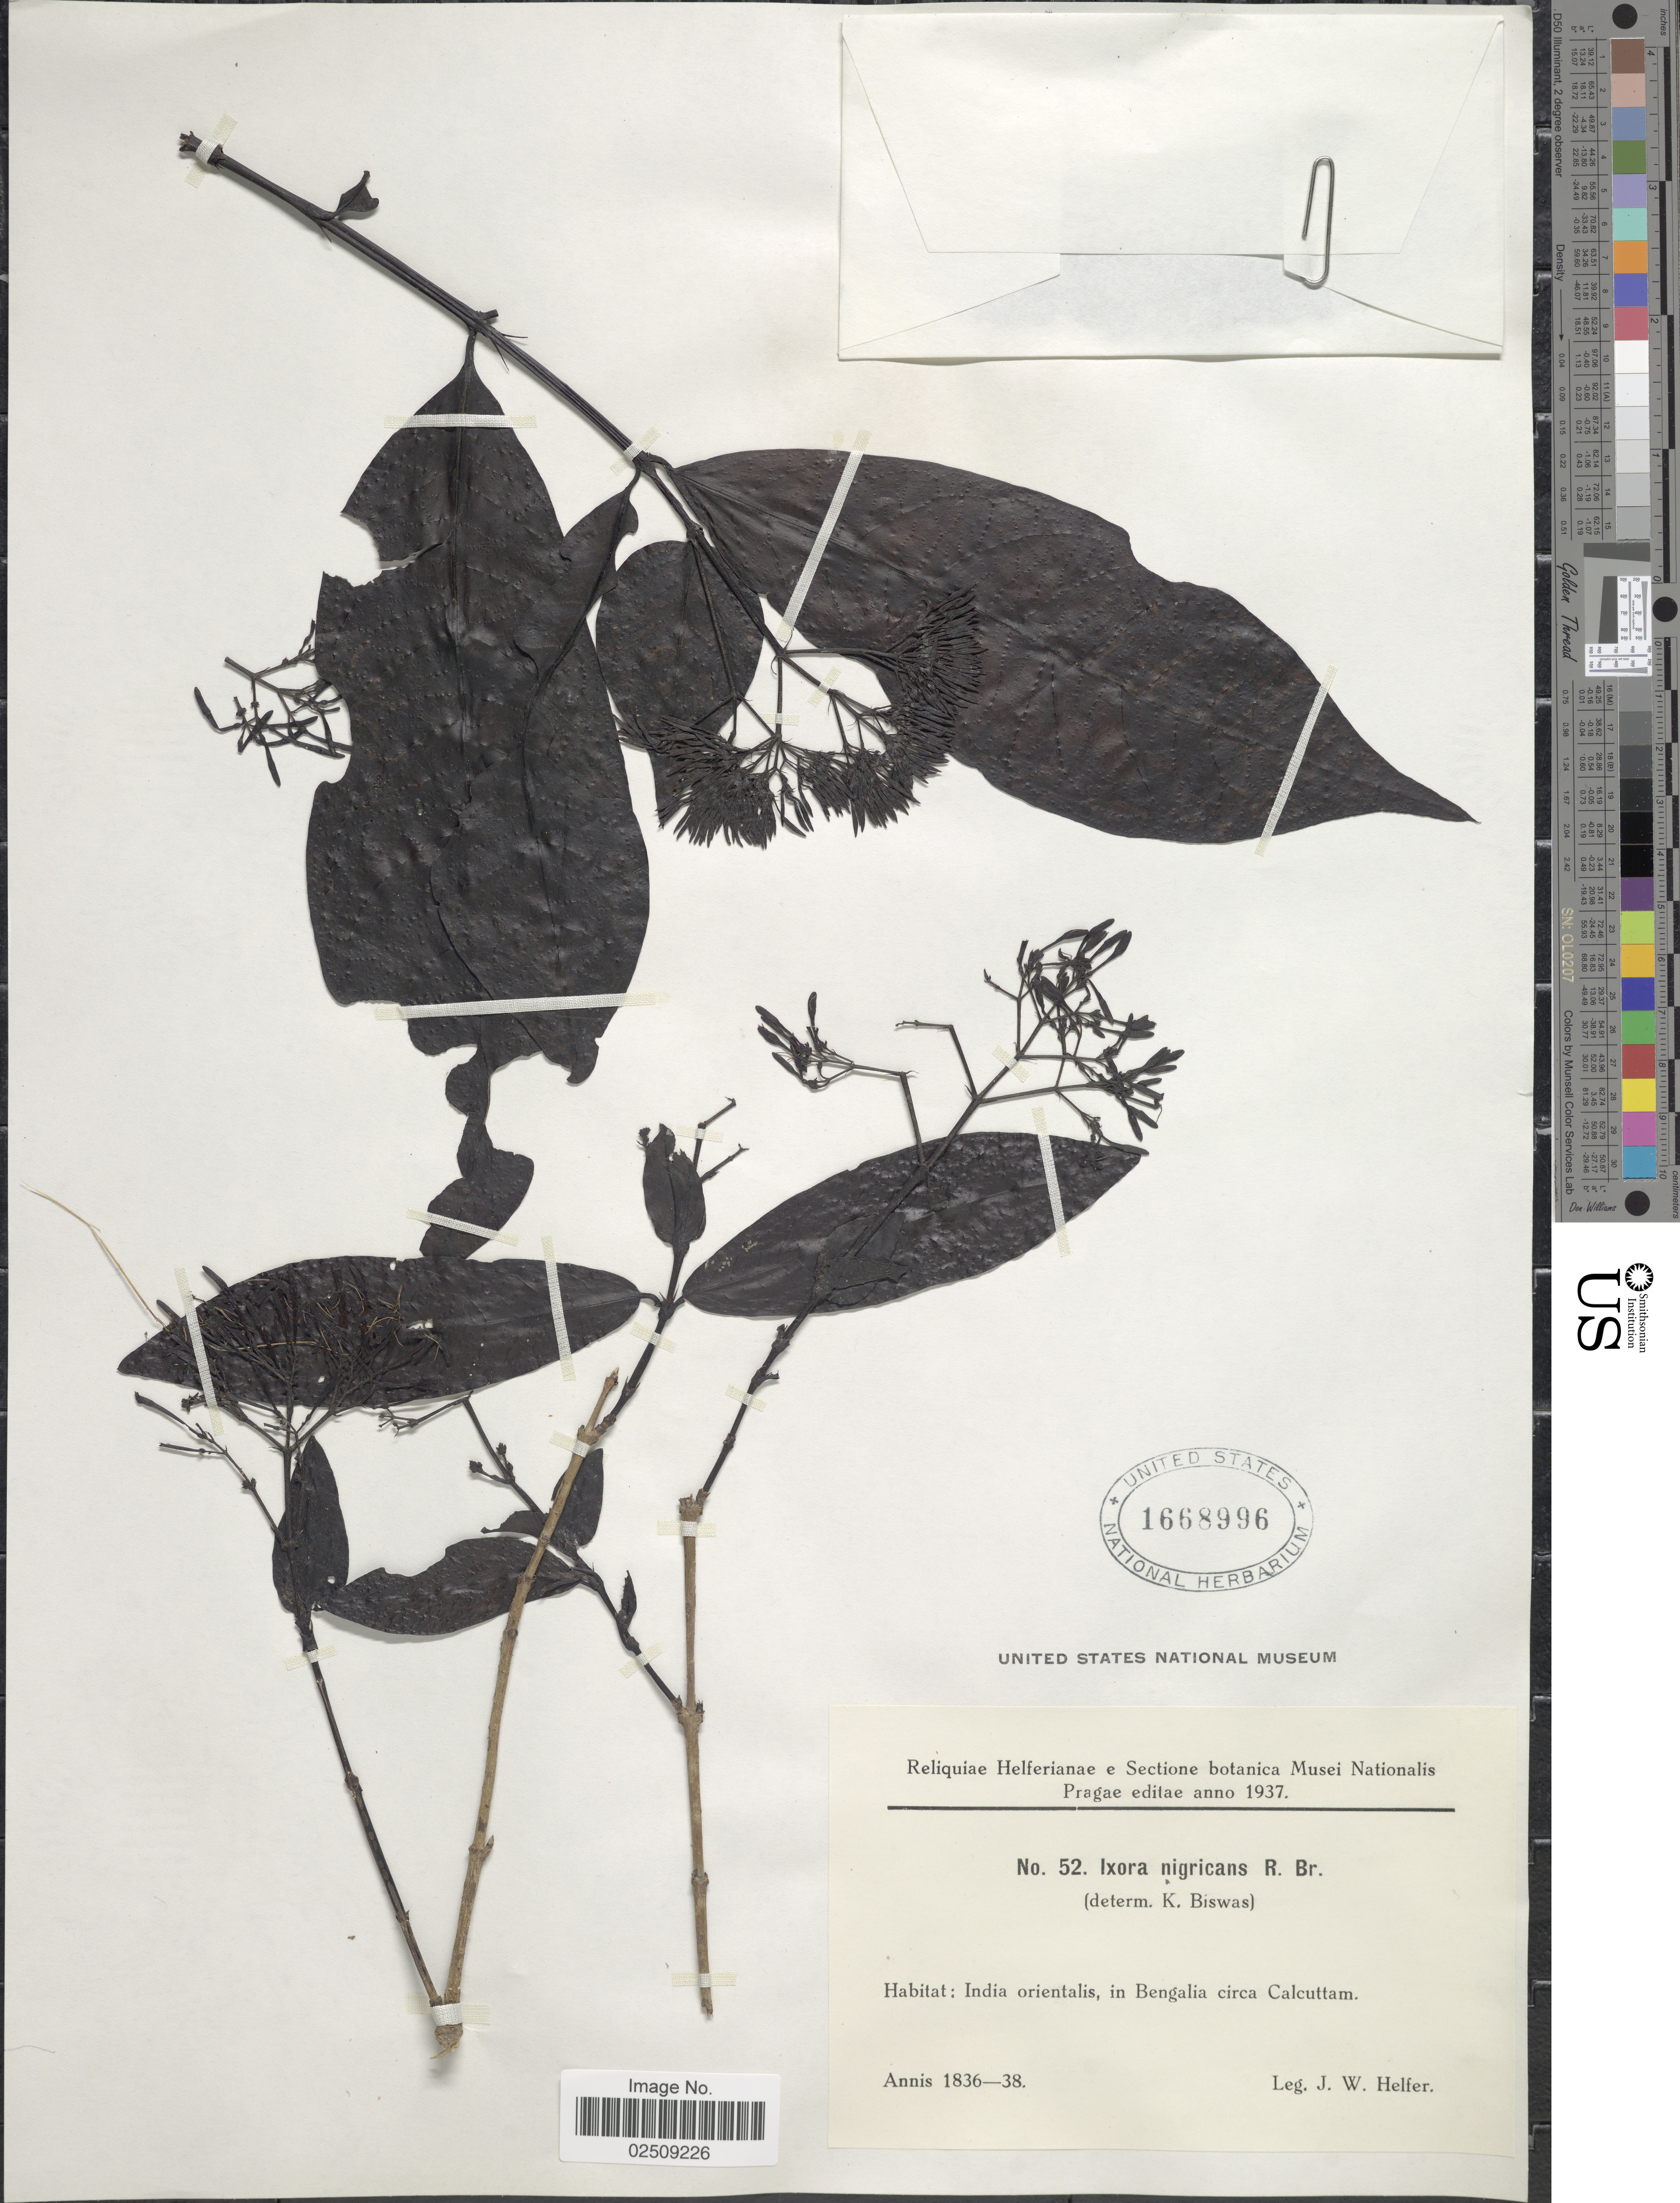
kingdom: Plantae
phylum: Tracheophyta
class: Magnoliopsida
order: Gentianales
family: Rubiaceae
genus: Ixora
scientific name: Ixora nigricans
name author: R. Br. ex Wight & Arn.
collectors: J. W. Helfer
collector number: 52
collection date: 1937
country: India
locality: India orientalis, in Bengalia circa Calcuttam.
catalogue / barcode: US 1668996